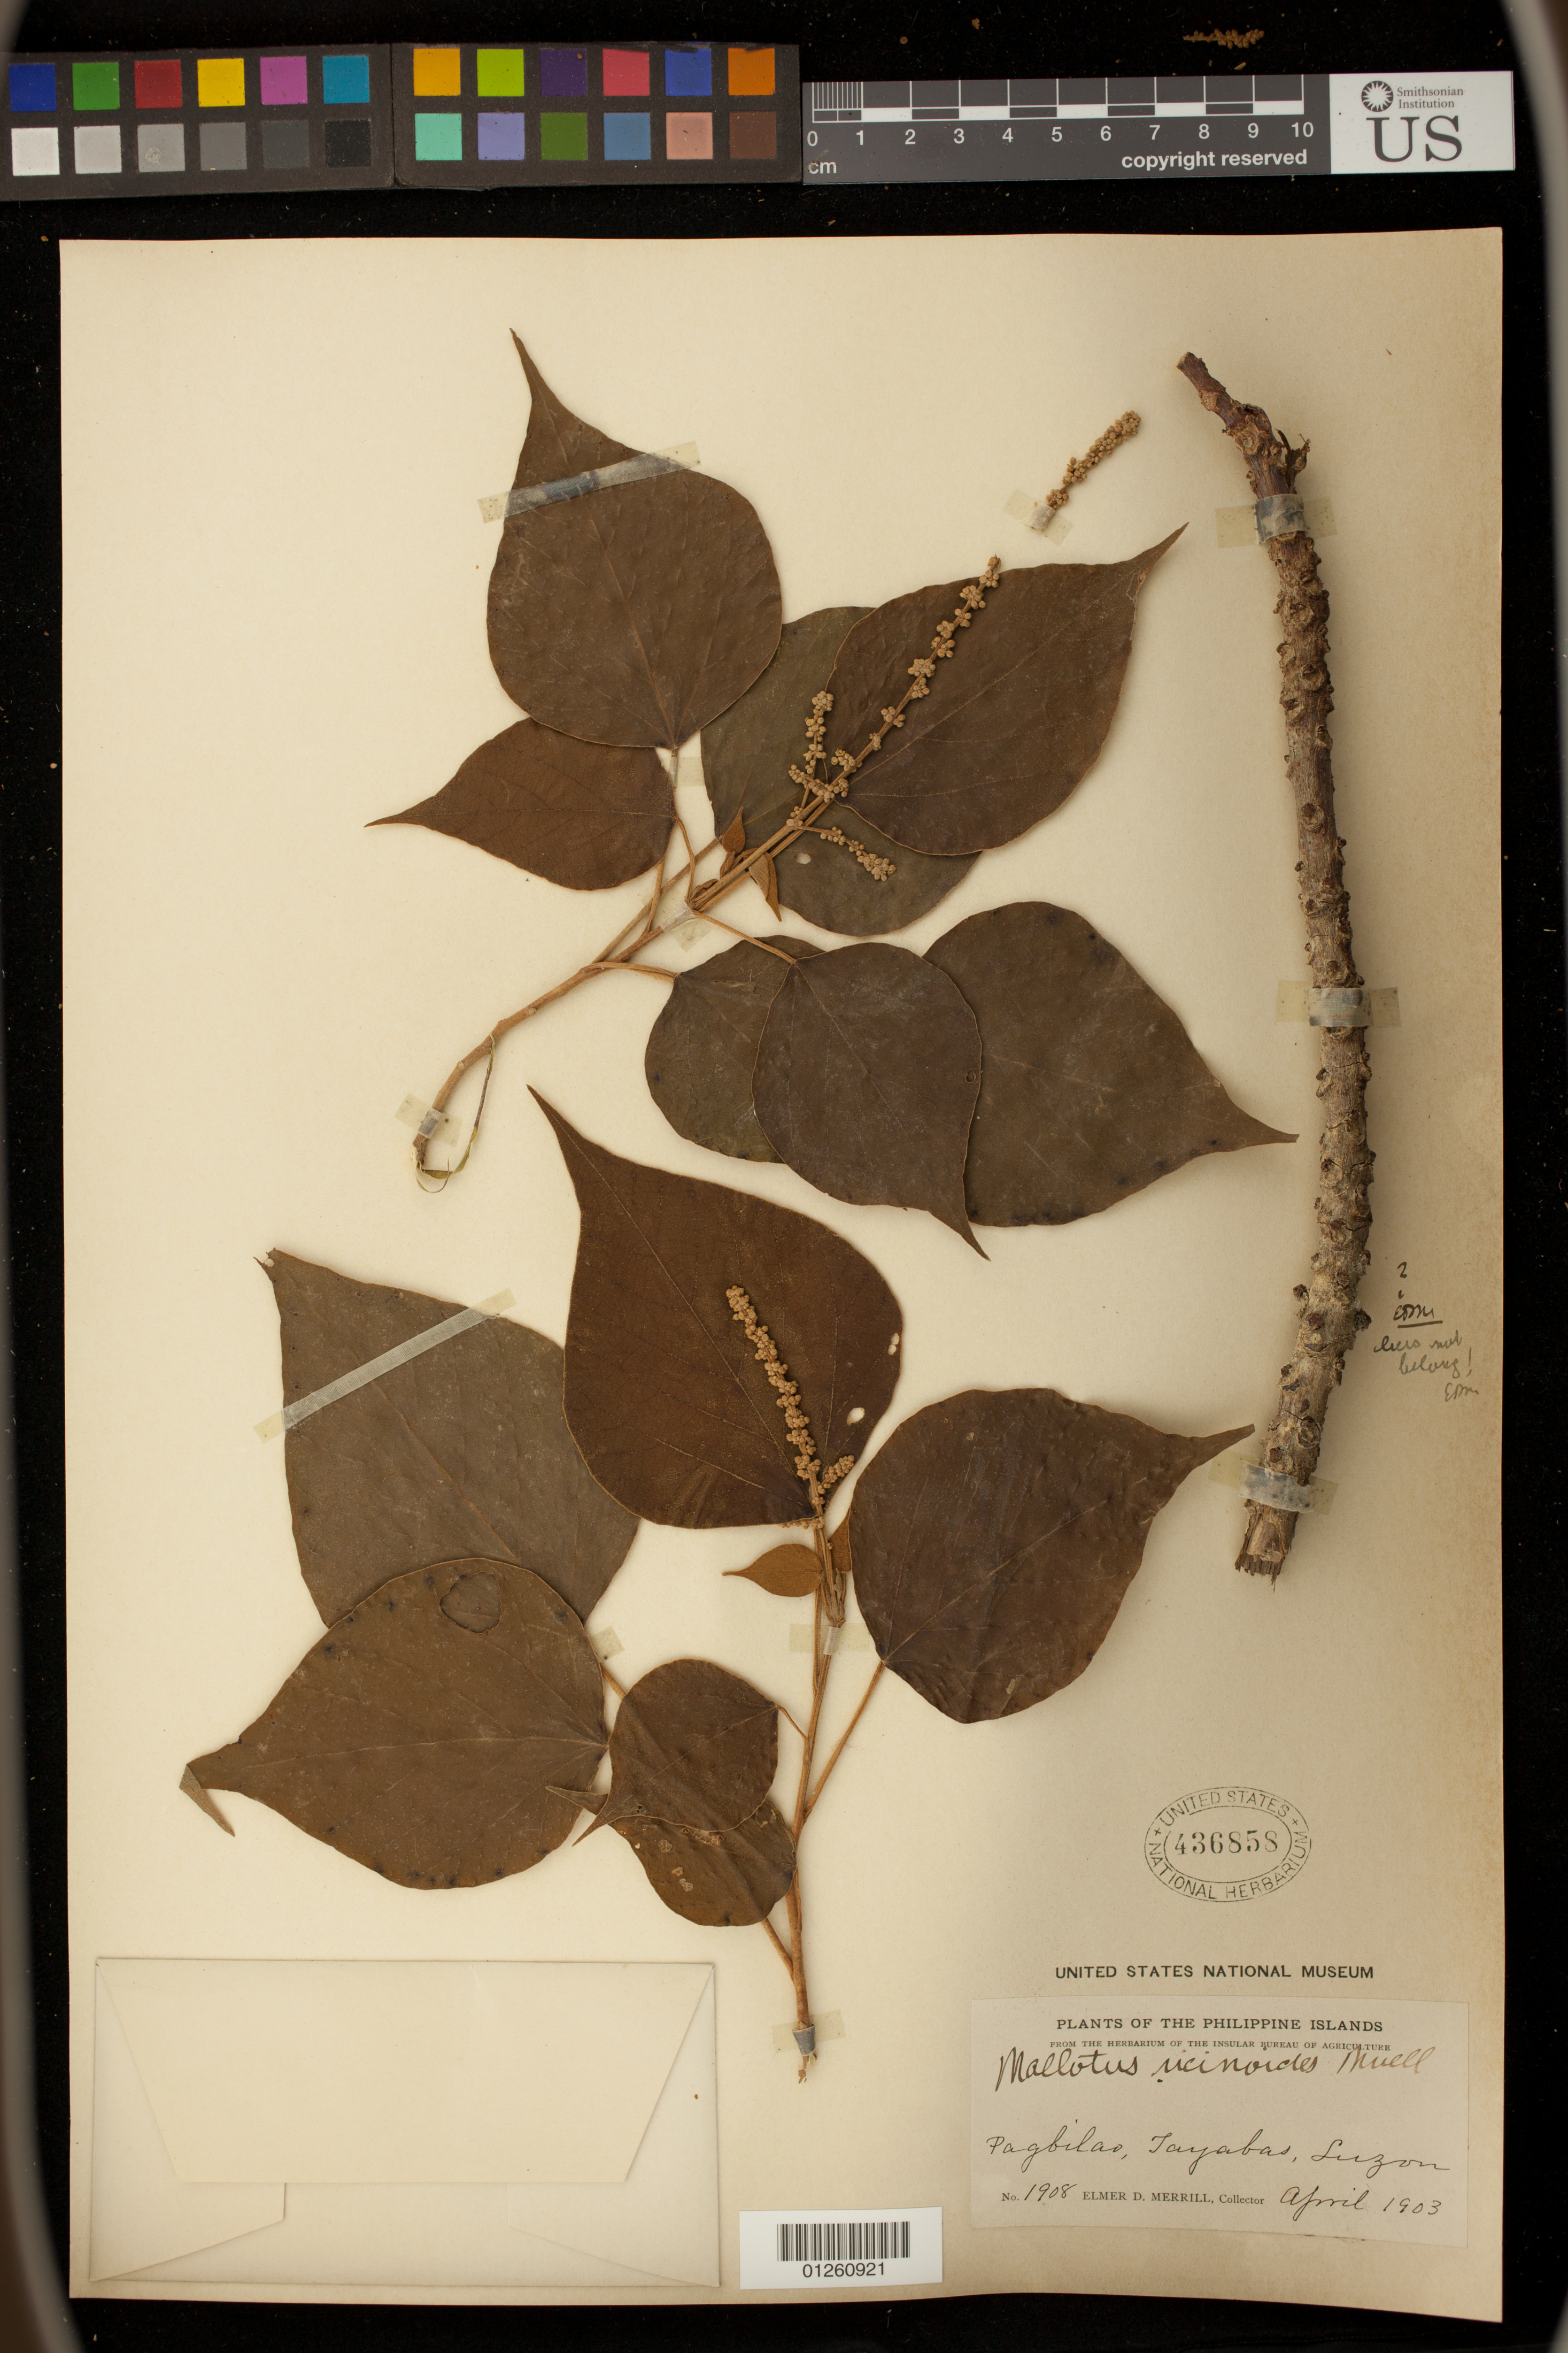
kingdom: Plantae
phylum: Tracheophyta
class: Magnoliopsida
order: Malpighiales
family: Euphorbiaceae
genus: Mallotus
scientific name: Mallotus ricinoides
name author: (Pers.) Müll. Arg.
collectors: E. D. Merrill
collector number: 1908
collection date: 1903-04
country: Philippines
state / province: Calabarzon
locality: Pagbilao, Tayabas, Luzon.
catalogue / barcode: US 436858